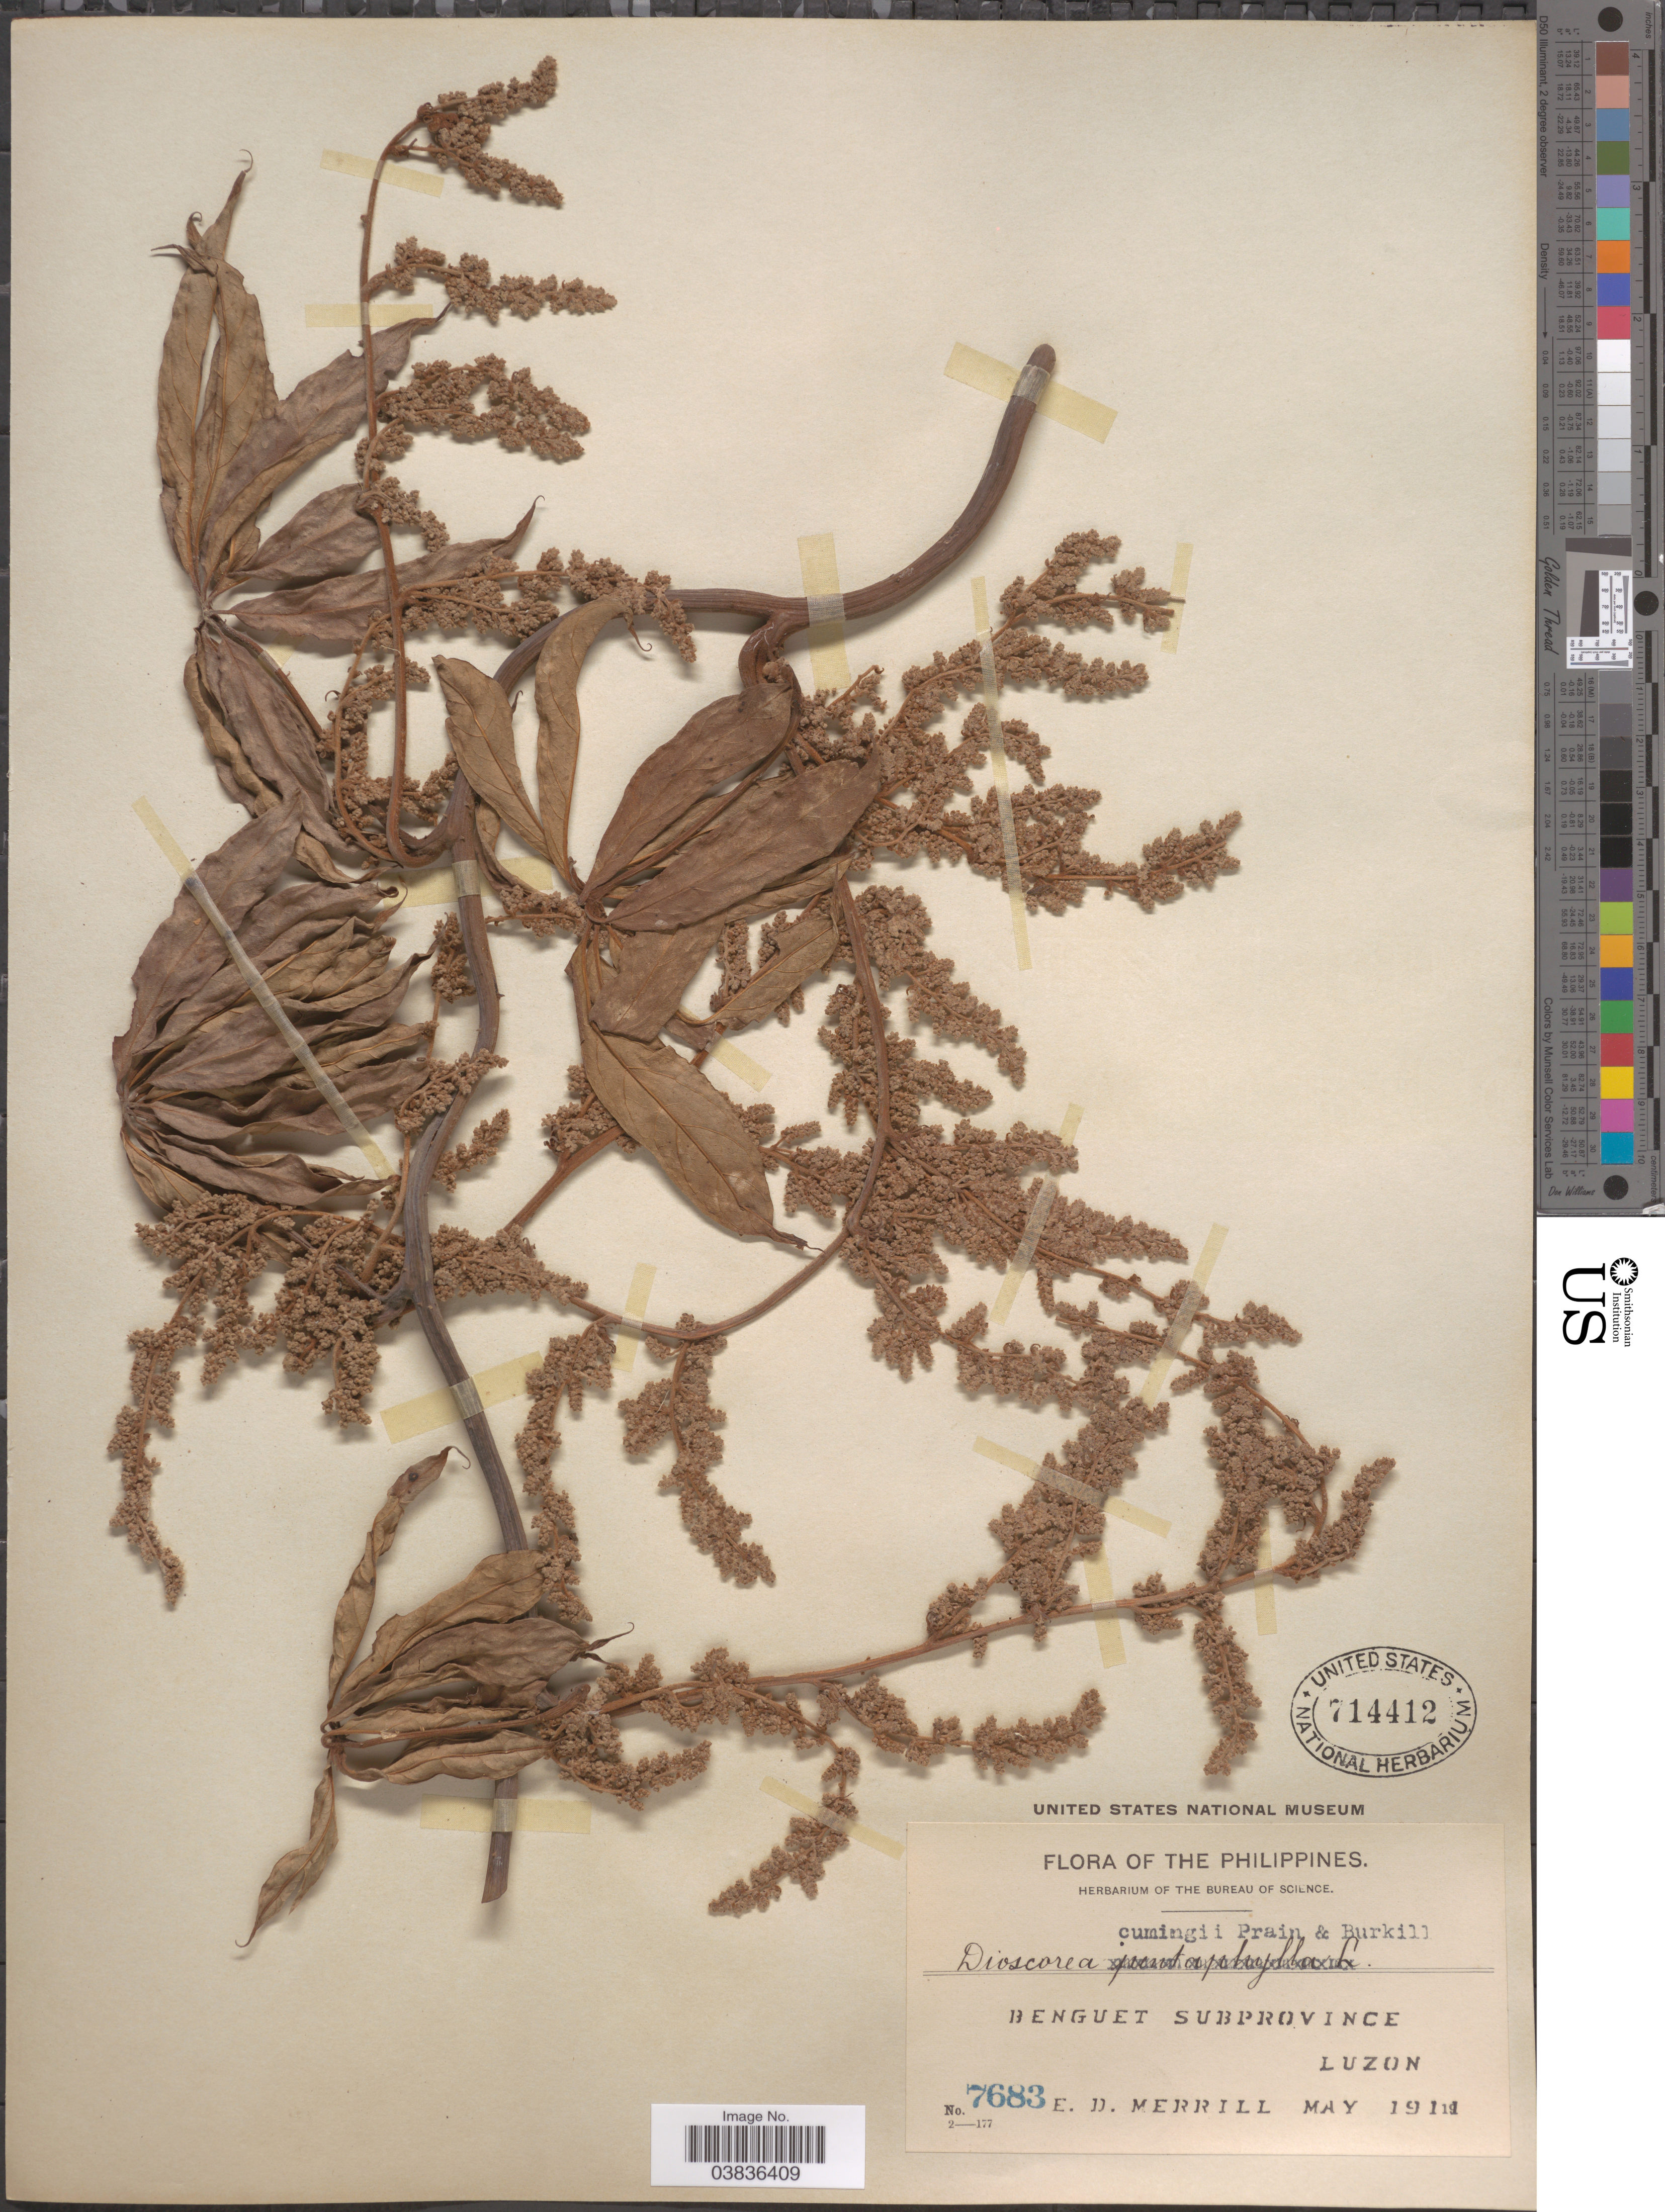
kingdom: Plantae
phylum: Tracheophyta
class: Liliopsida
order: Dioscoreales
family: Dioscoreaceae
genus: Dioscorea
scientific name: Dioscorea cumingii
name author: Prain & Burkill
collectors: E. D. Merrill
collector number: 7683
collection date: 1911-05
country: Philippines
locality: Benguet Subprovince. Luzon.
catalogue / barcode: US 714412